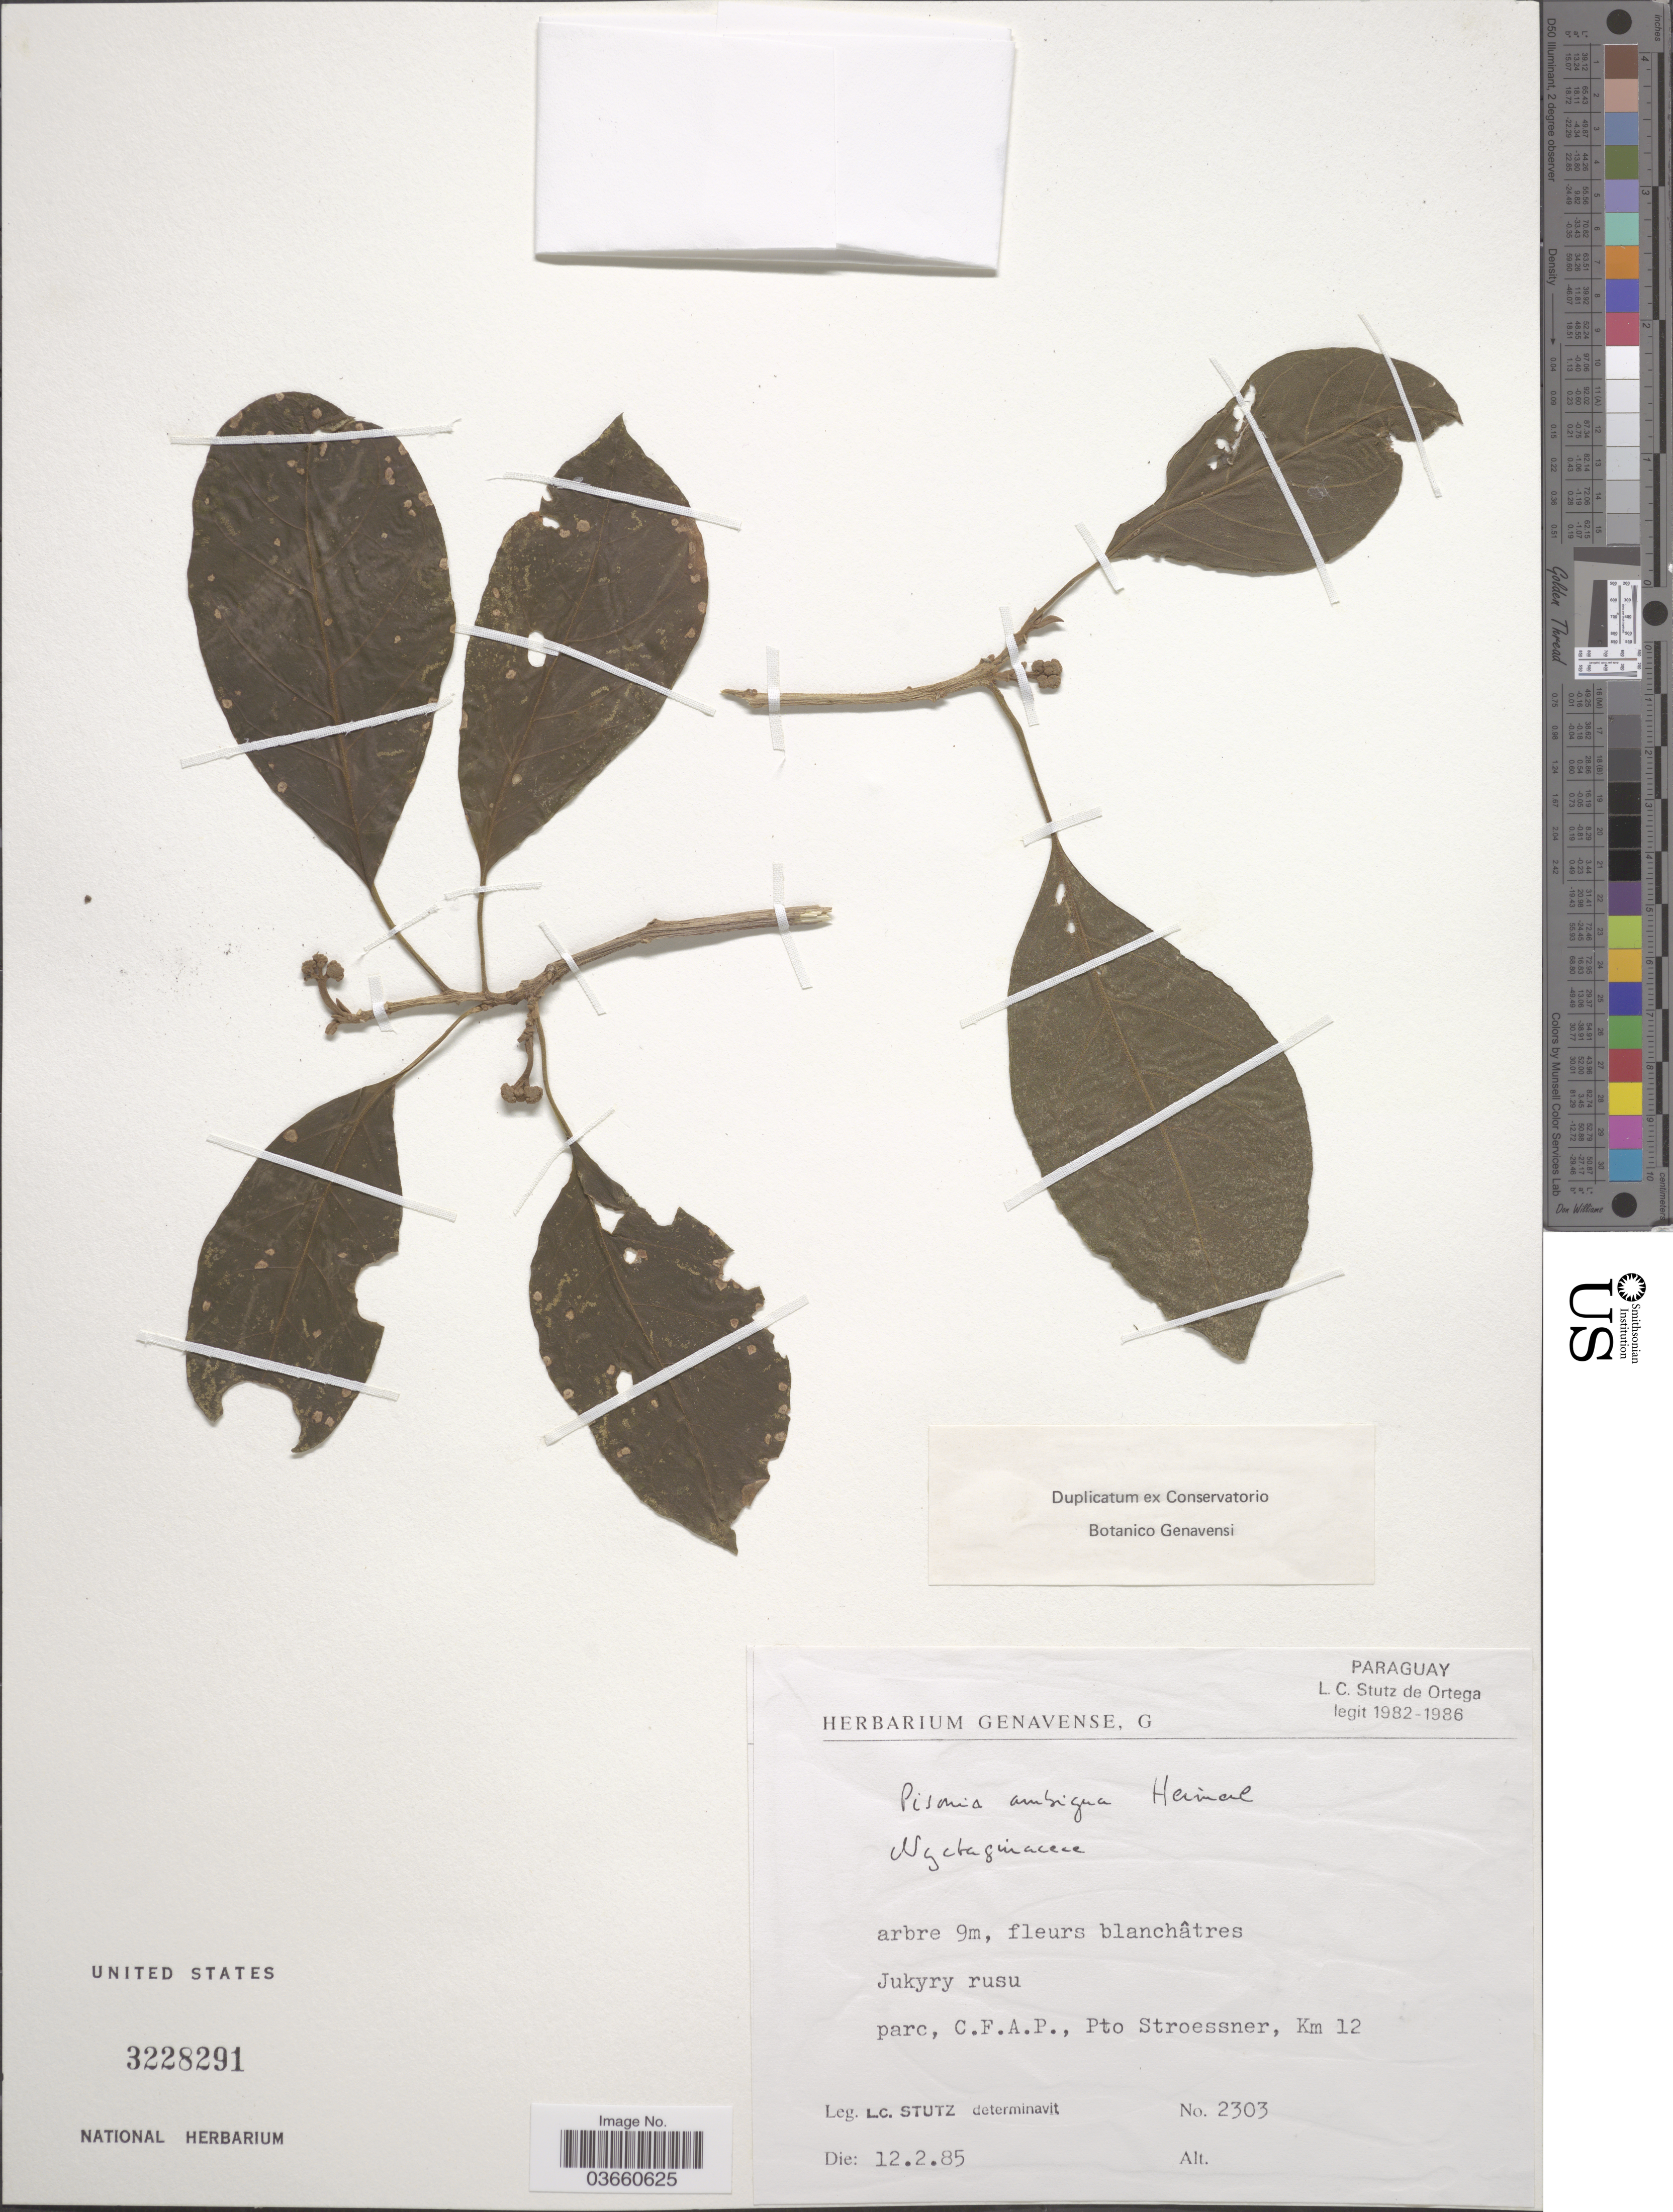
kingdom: Plantae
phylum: Tracheophyta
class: Magnoliopsida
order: Caryophyllales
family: Nyctaginaceae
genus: Pisonia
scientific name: Pisonia ambigua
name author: Heimerl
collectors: L. C. Stutz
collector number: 2303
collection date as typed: Transcribed d/m/y: 12/2/85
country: Paraguay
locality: Jukyry rusu. Parc, C.F.A.P., Pto Stroessner, Km 12.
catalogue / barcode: US 3228291